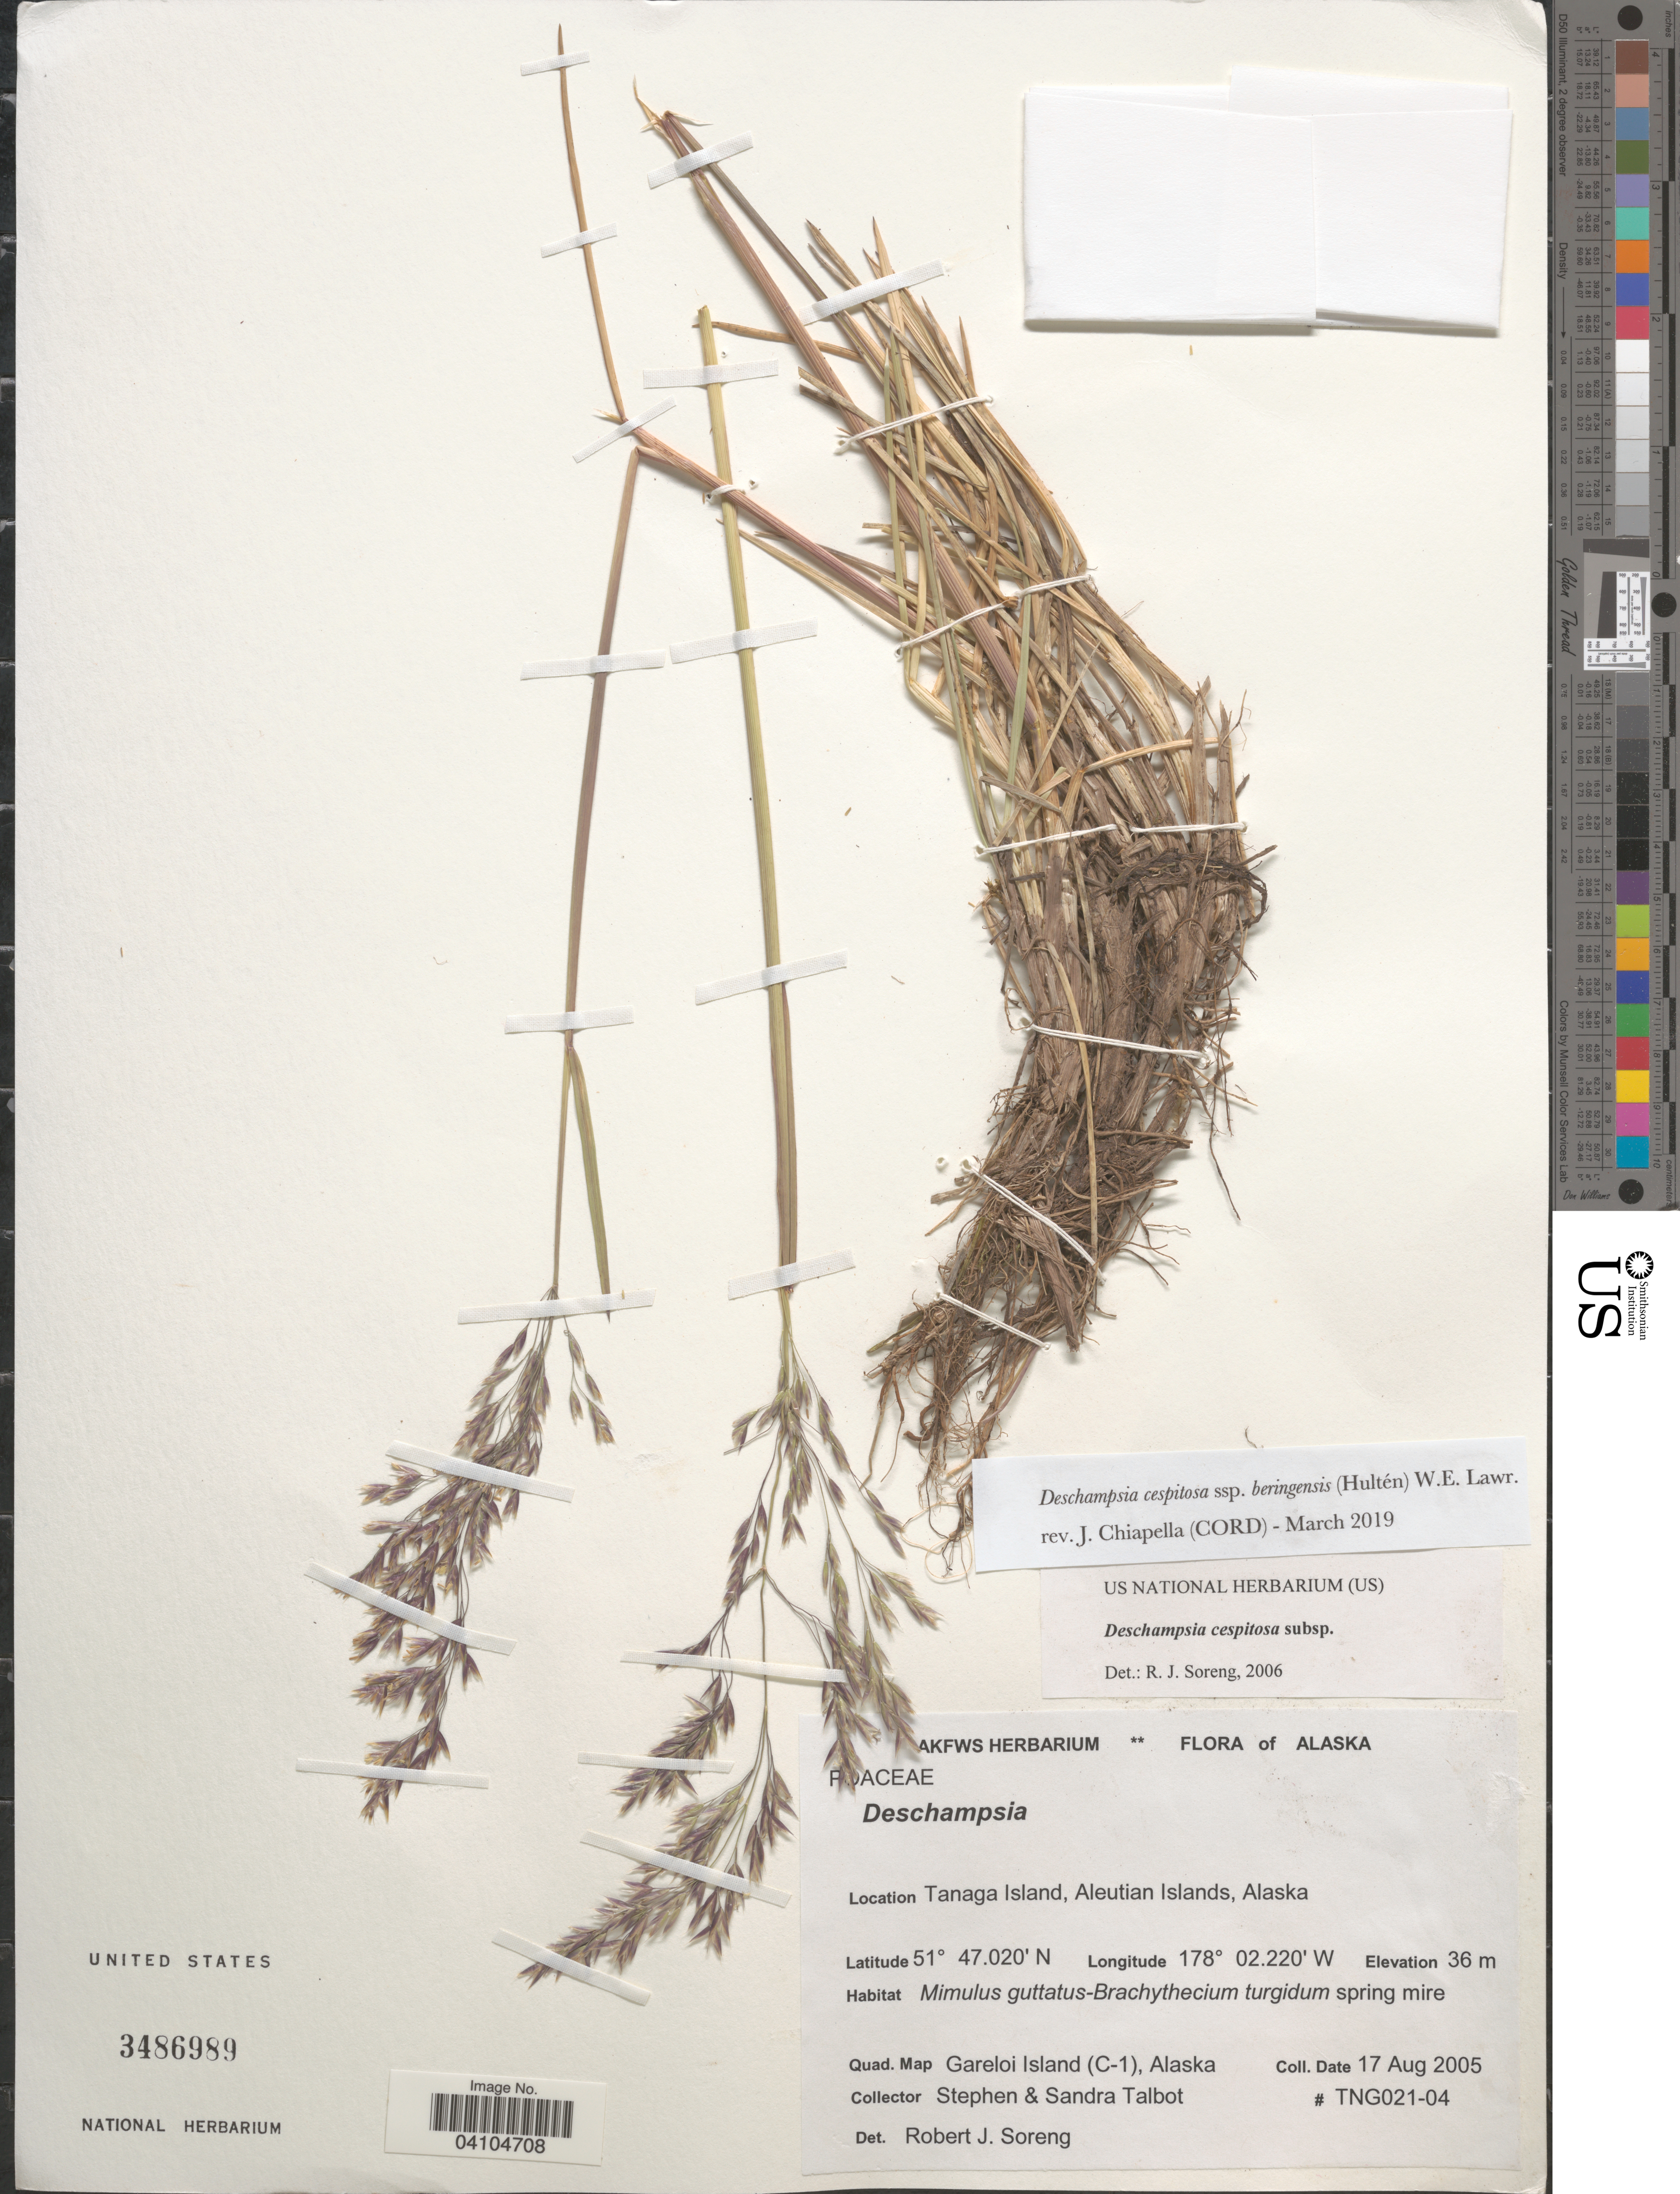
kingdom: Plantae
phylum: Tracheophyta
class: Liliopsida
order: Poales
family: Poaceae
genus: Deschampsia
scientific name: Deschampsia cespitosa subsp. beringensis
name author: (Hultén) Lawrence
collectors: S. S. Talbot & S. Talbot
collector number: TNG021-04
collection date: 2005-08-17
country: United States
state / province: Alaska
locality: Tanaga Island, Aleutian Islands. Quad. Map Gareloi Island (C-1).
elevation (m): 36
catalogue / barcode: US 3486989